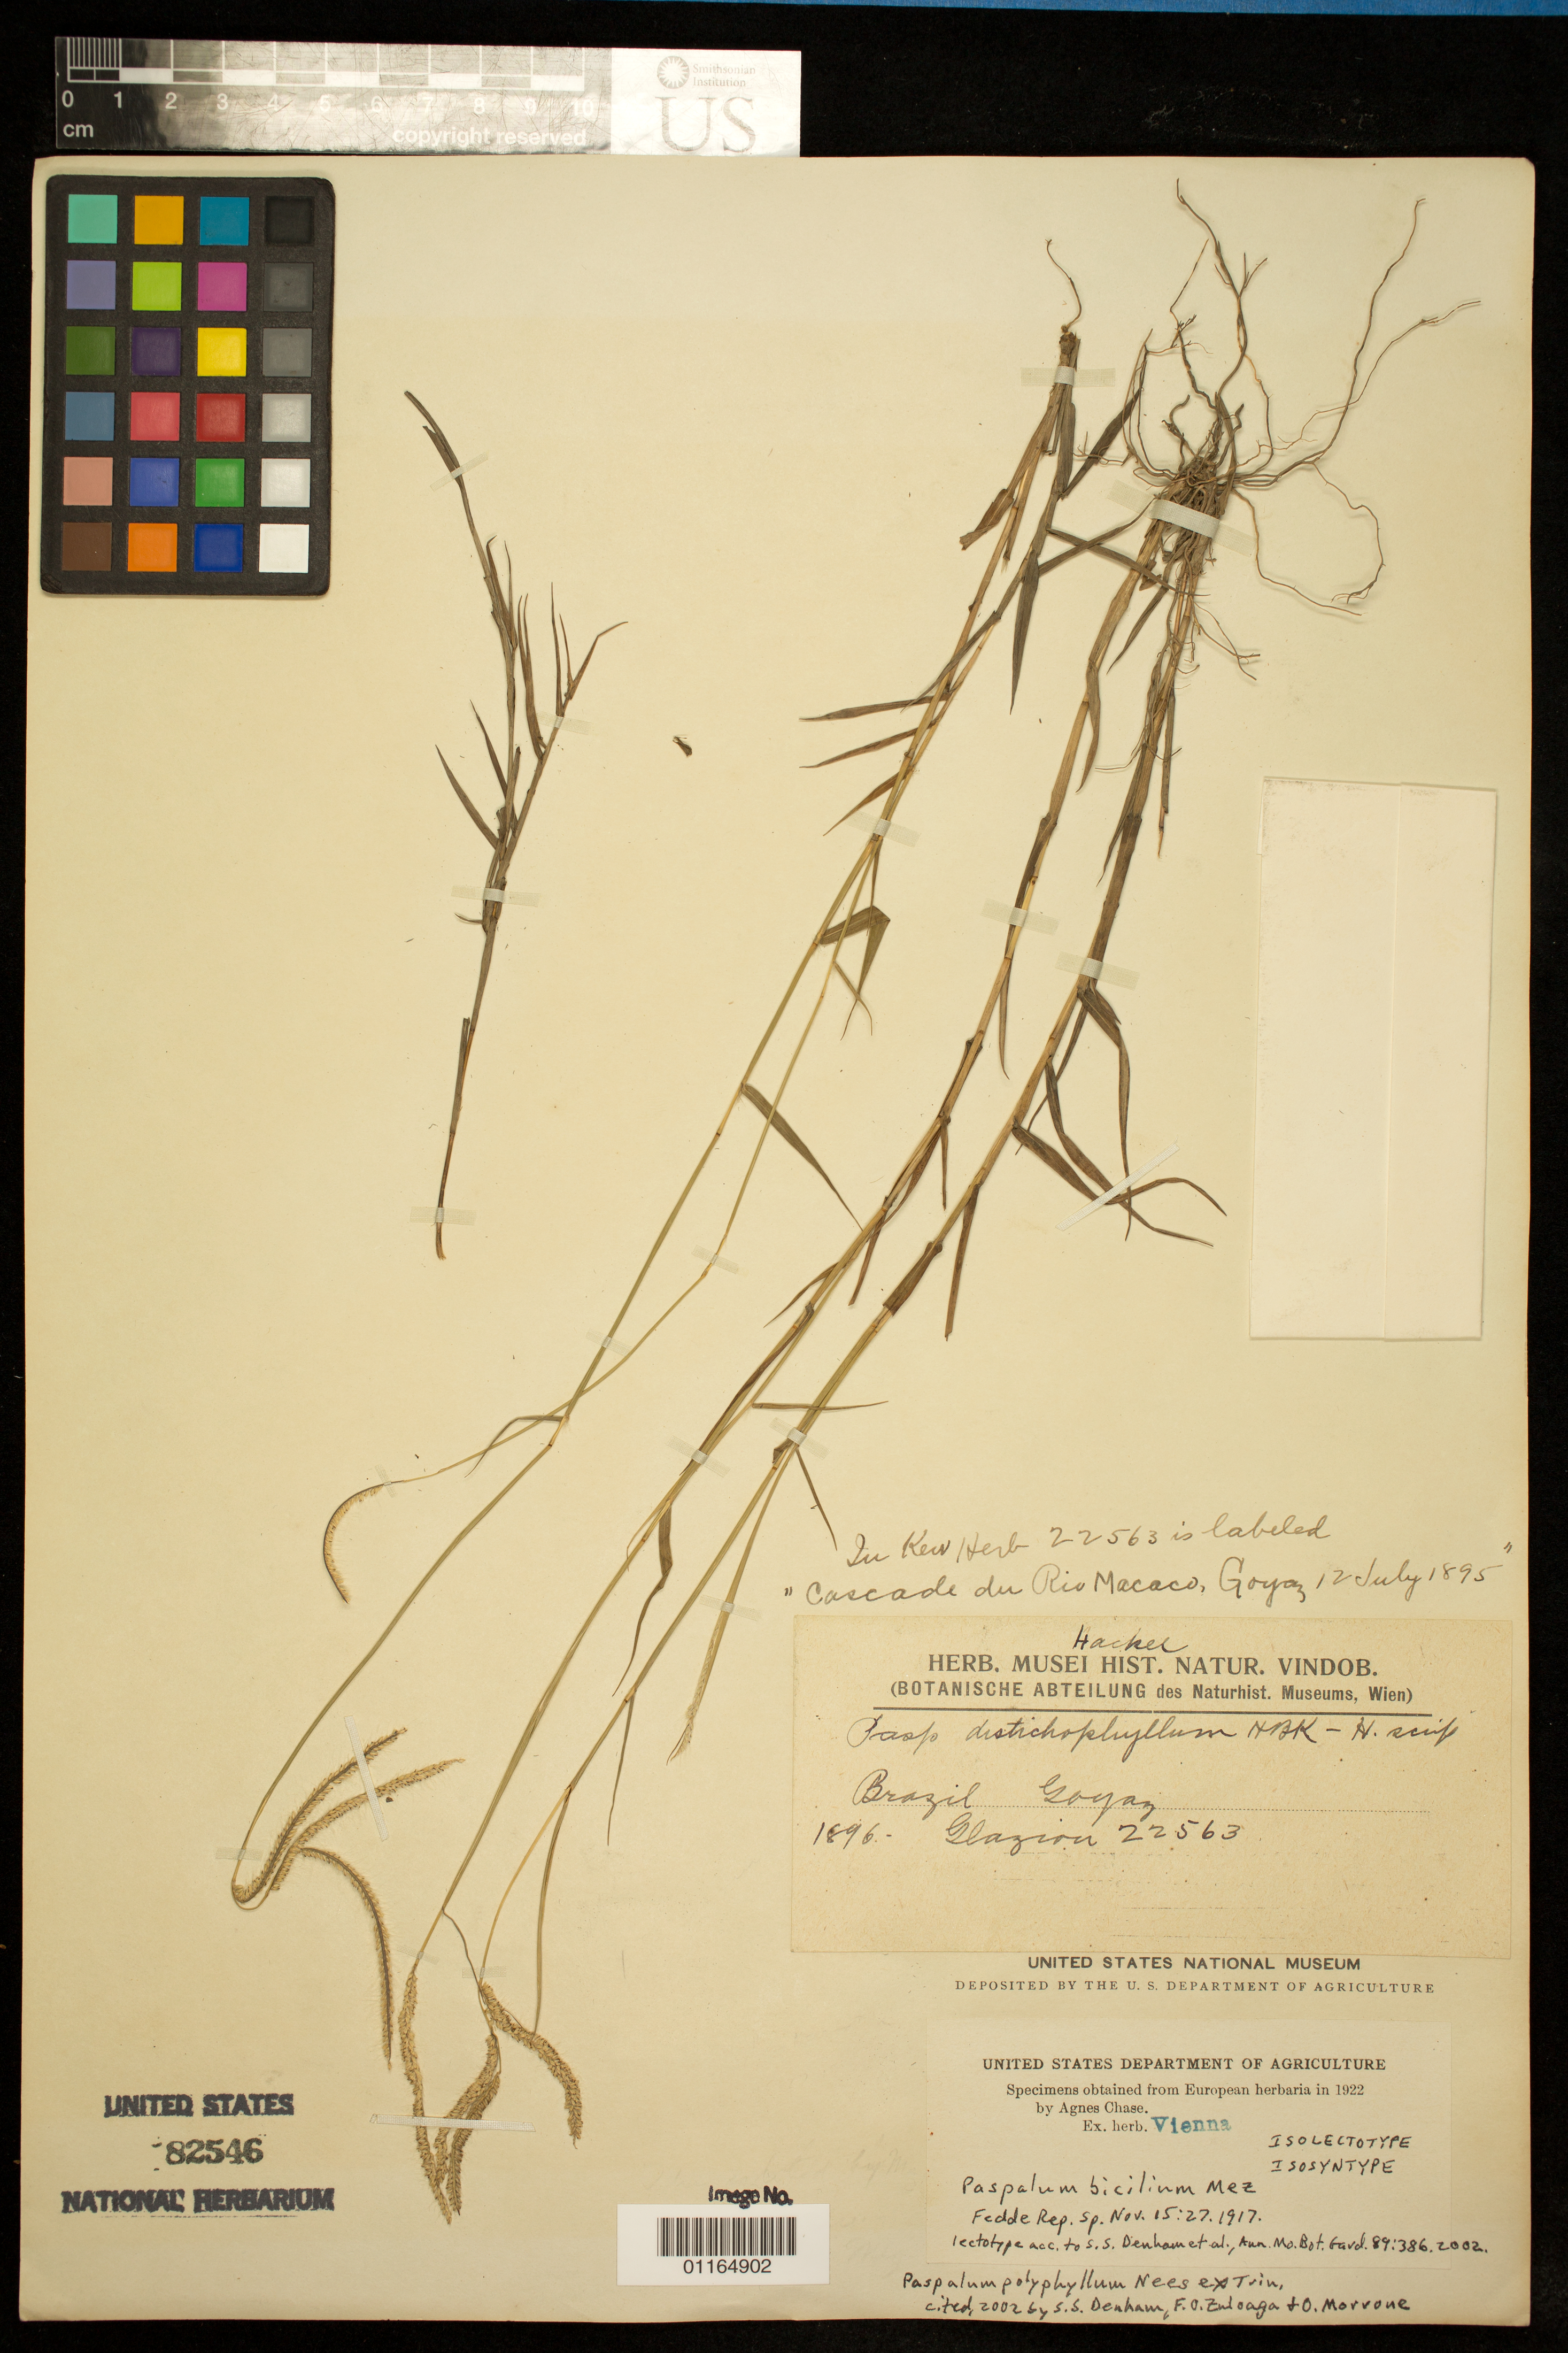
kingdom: Plantae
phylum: Tracheophyta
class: Liliopsida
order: Poales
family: Poaceae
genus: Paspalum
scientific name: Paspalum bicilium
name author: Mez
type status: Isolectotype; Isosyntype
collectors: A. F. M. Glaziou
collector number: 22563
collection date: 1896-07-12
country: Brazil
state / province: Goiás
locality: Cascade du Rio Macas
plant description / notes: ex herb Vienna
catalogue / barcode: US 82546